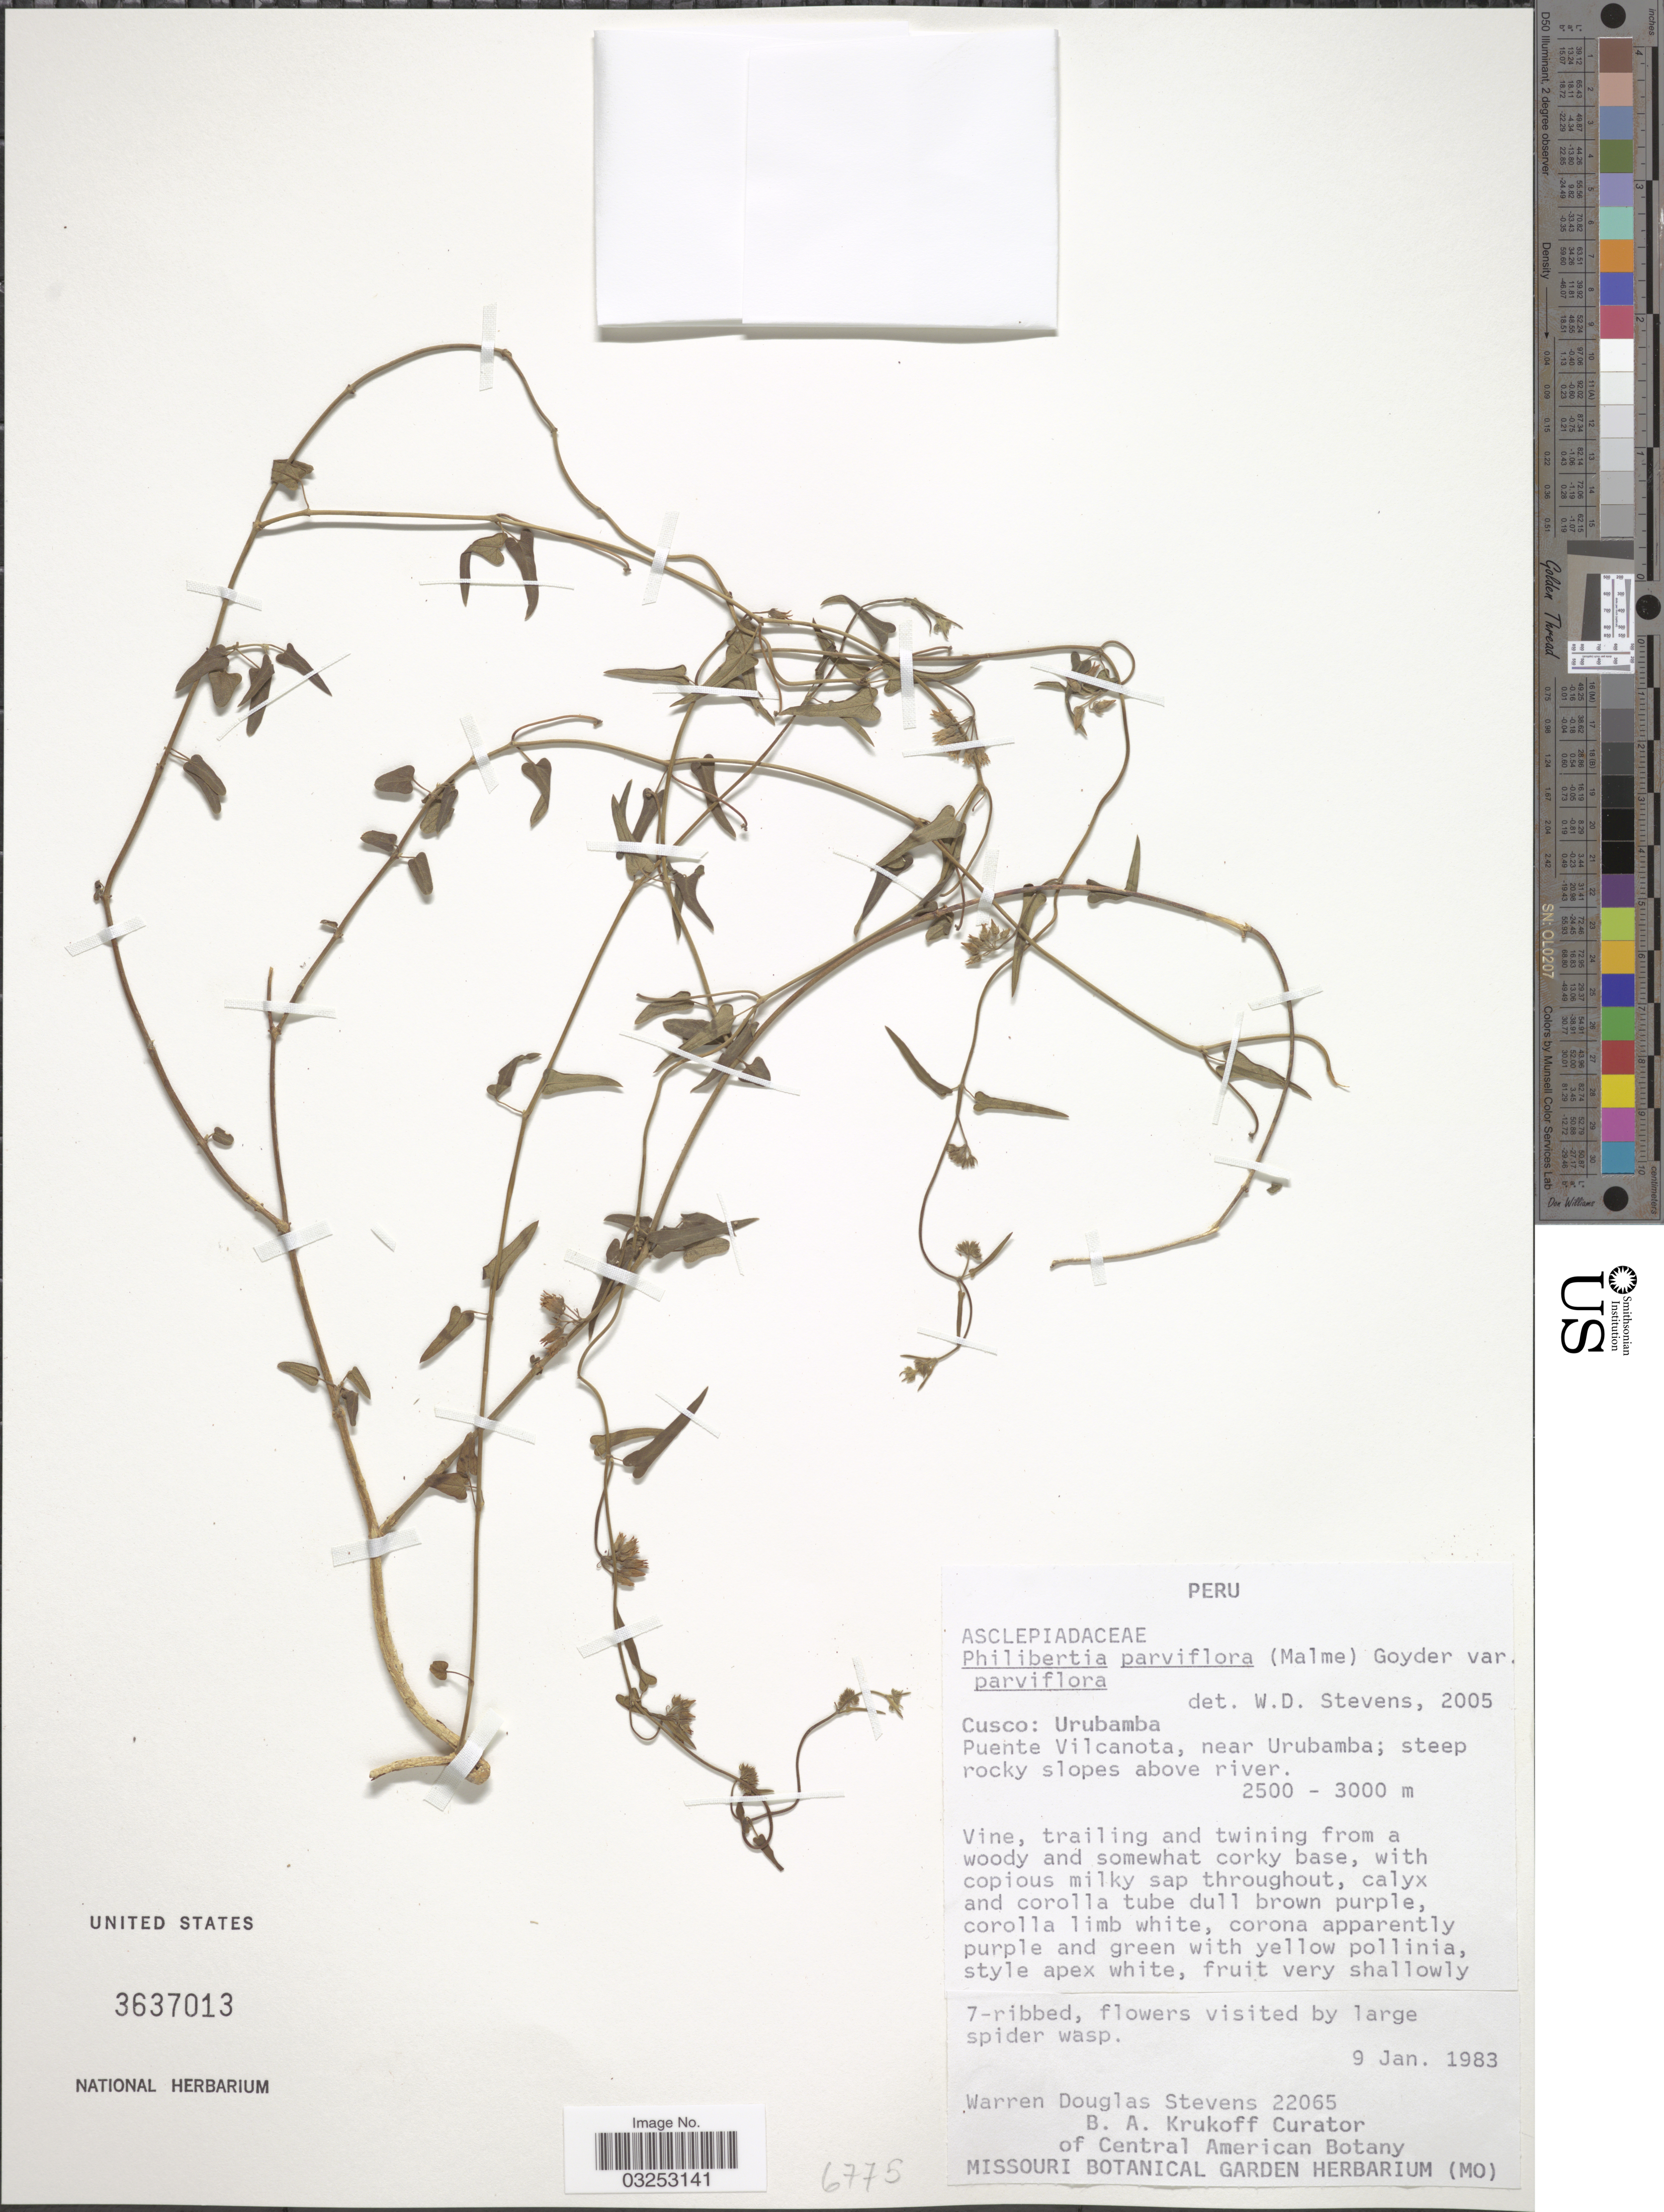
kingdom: Plantae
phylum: Tracheophyta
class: Magnoliopsida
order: Gentianales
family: Apocynaceae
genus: Philibertia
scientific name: Philibertia parviflora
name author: (Malme) Goyder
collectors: W. D. Stevens & B. A. Krukoff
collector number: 22065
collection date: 1983-01-09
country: Peru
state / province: Cusco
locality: Urubamba, Puente Vilcanota, near Urubamba; steep rocky slopes above river.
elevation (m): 2500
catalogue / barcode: US 3637013